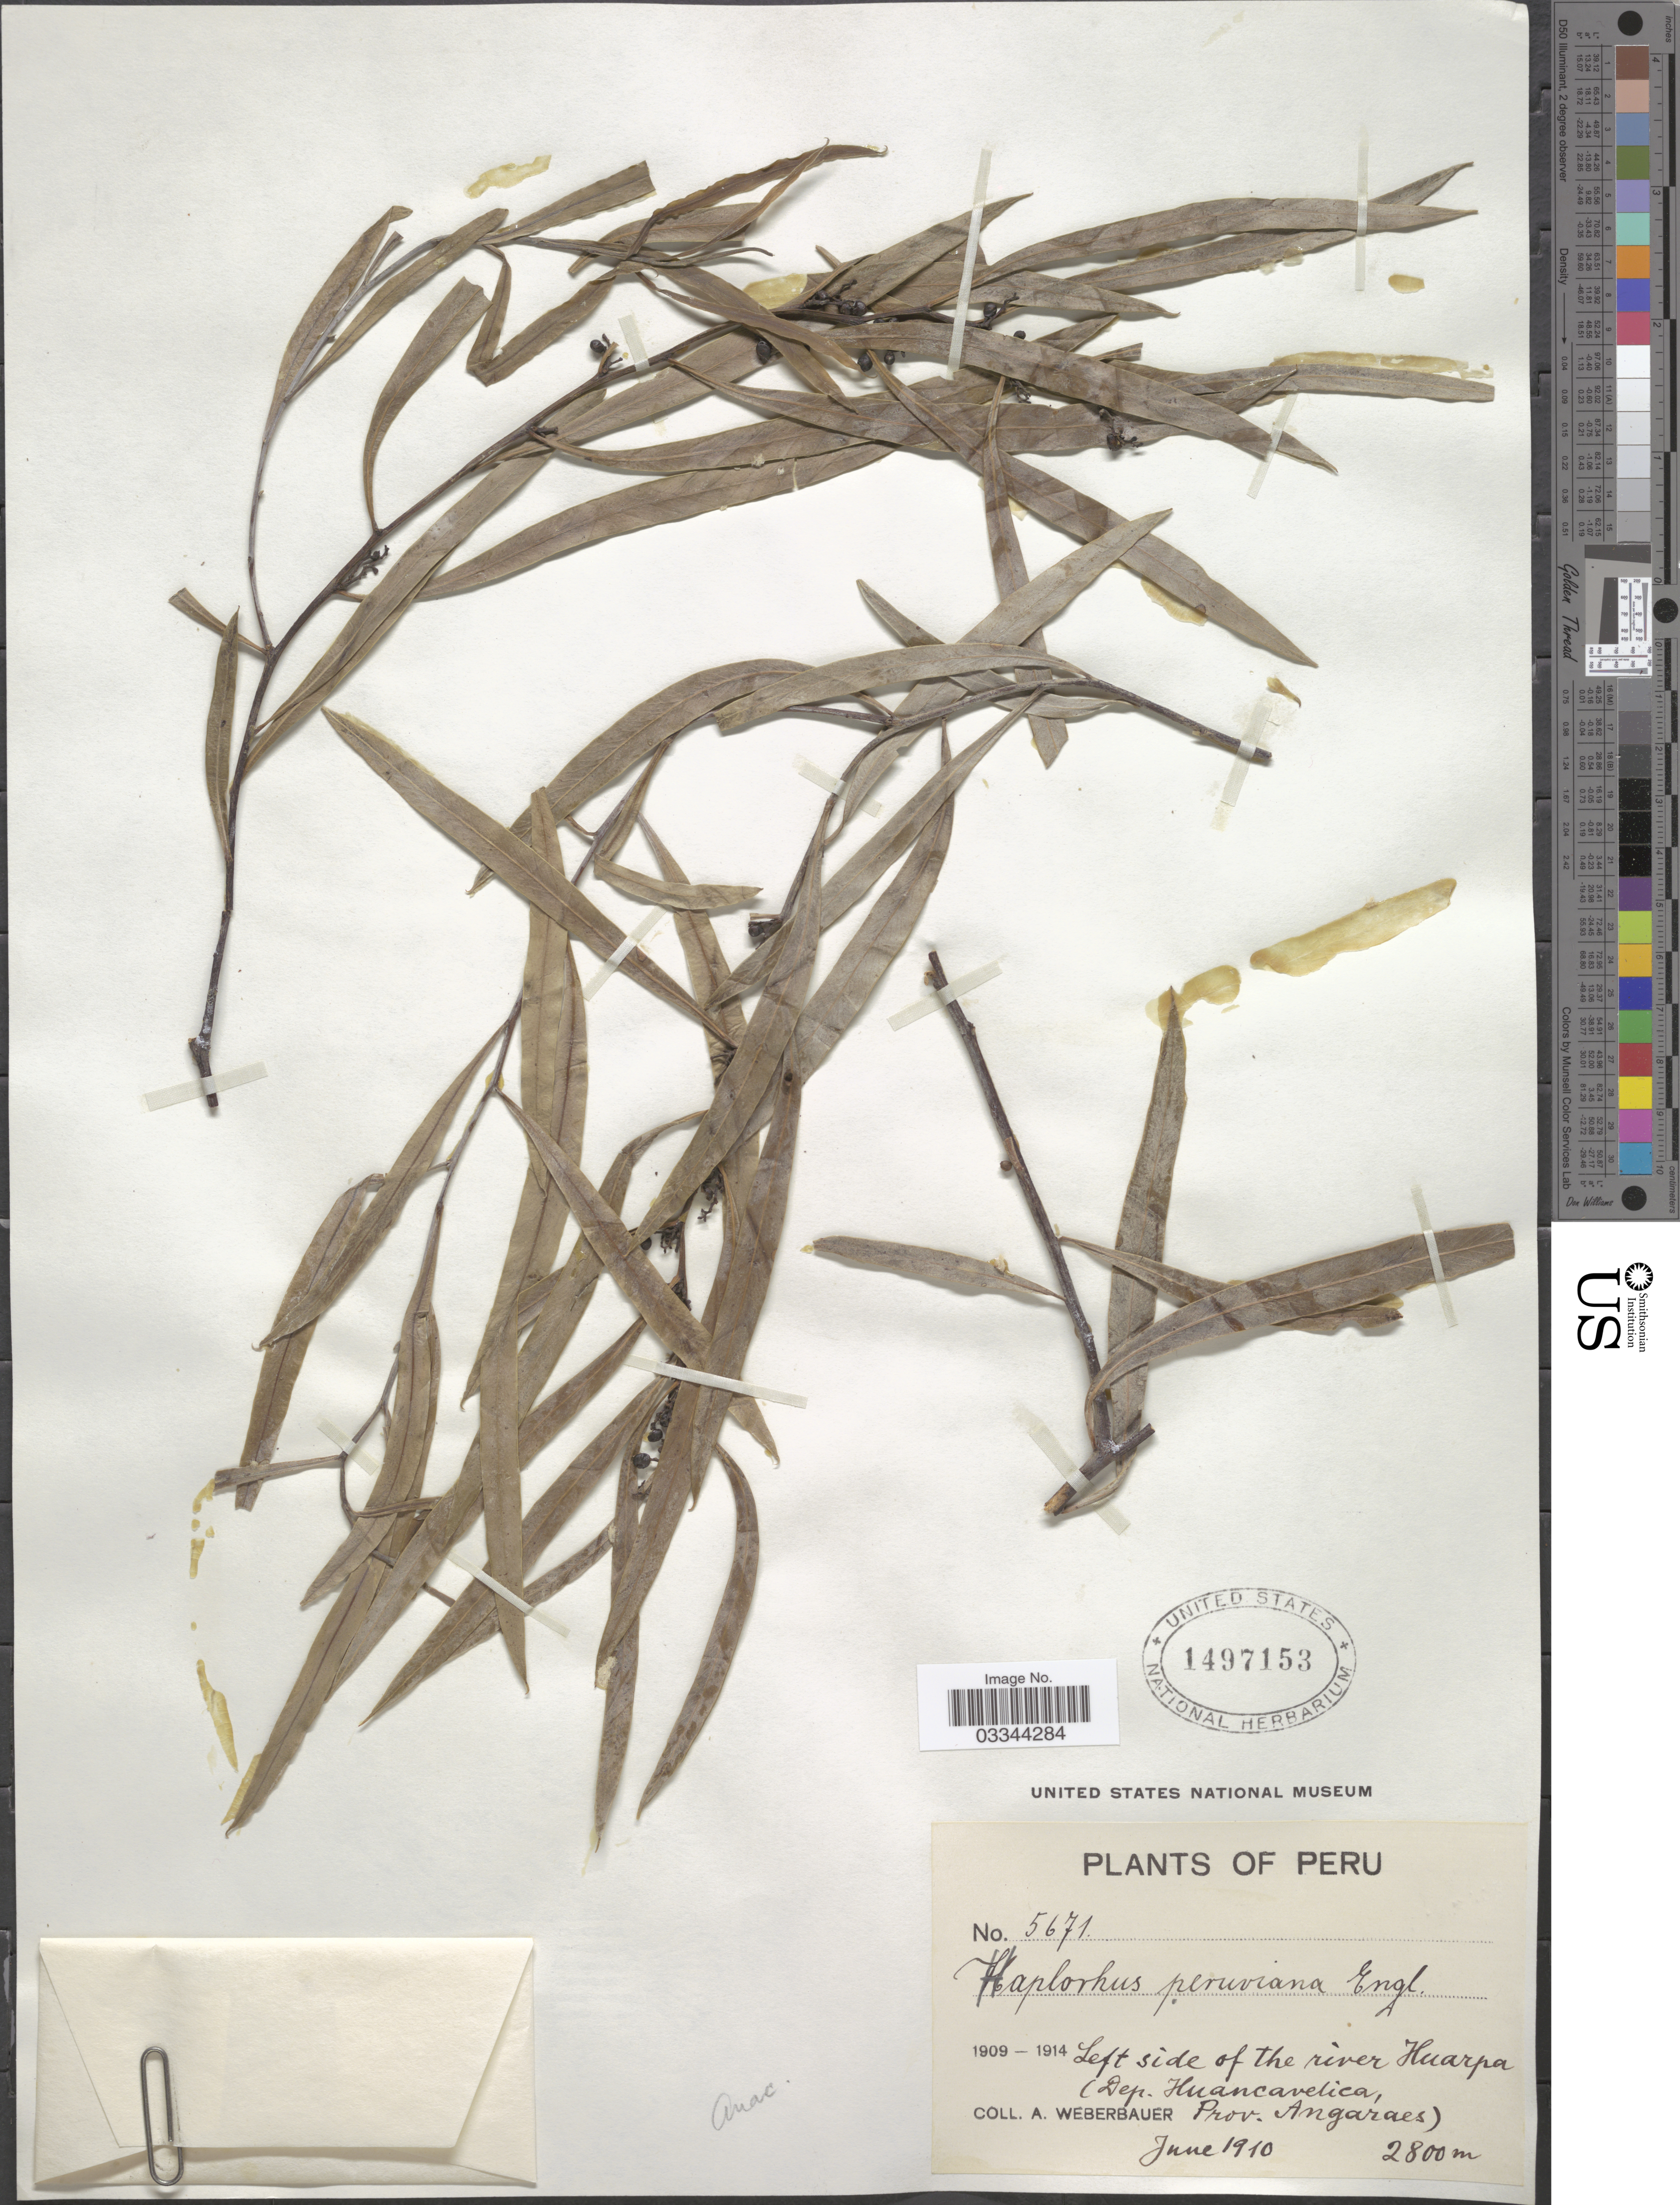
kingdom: Plantae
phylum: Tracheophyta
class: Magnoliopsida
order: Sapindales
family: Anacardiaceae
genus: Haplorhus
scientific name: Haplorhus peruviana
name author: Engl.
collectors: A. Weberbauer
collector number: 5671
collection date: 1910-06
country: Peru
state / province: Huancavelica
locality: Left side of the river Huarpa (Dep. Huancavelica, Prov. Angaraes).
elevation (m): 2800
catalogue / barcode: US 1497153